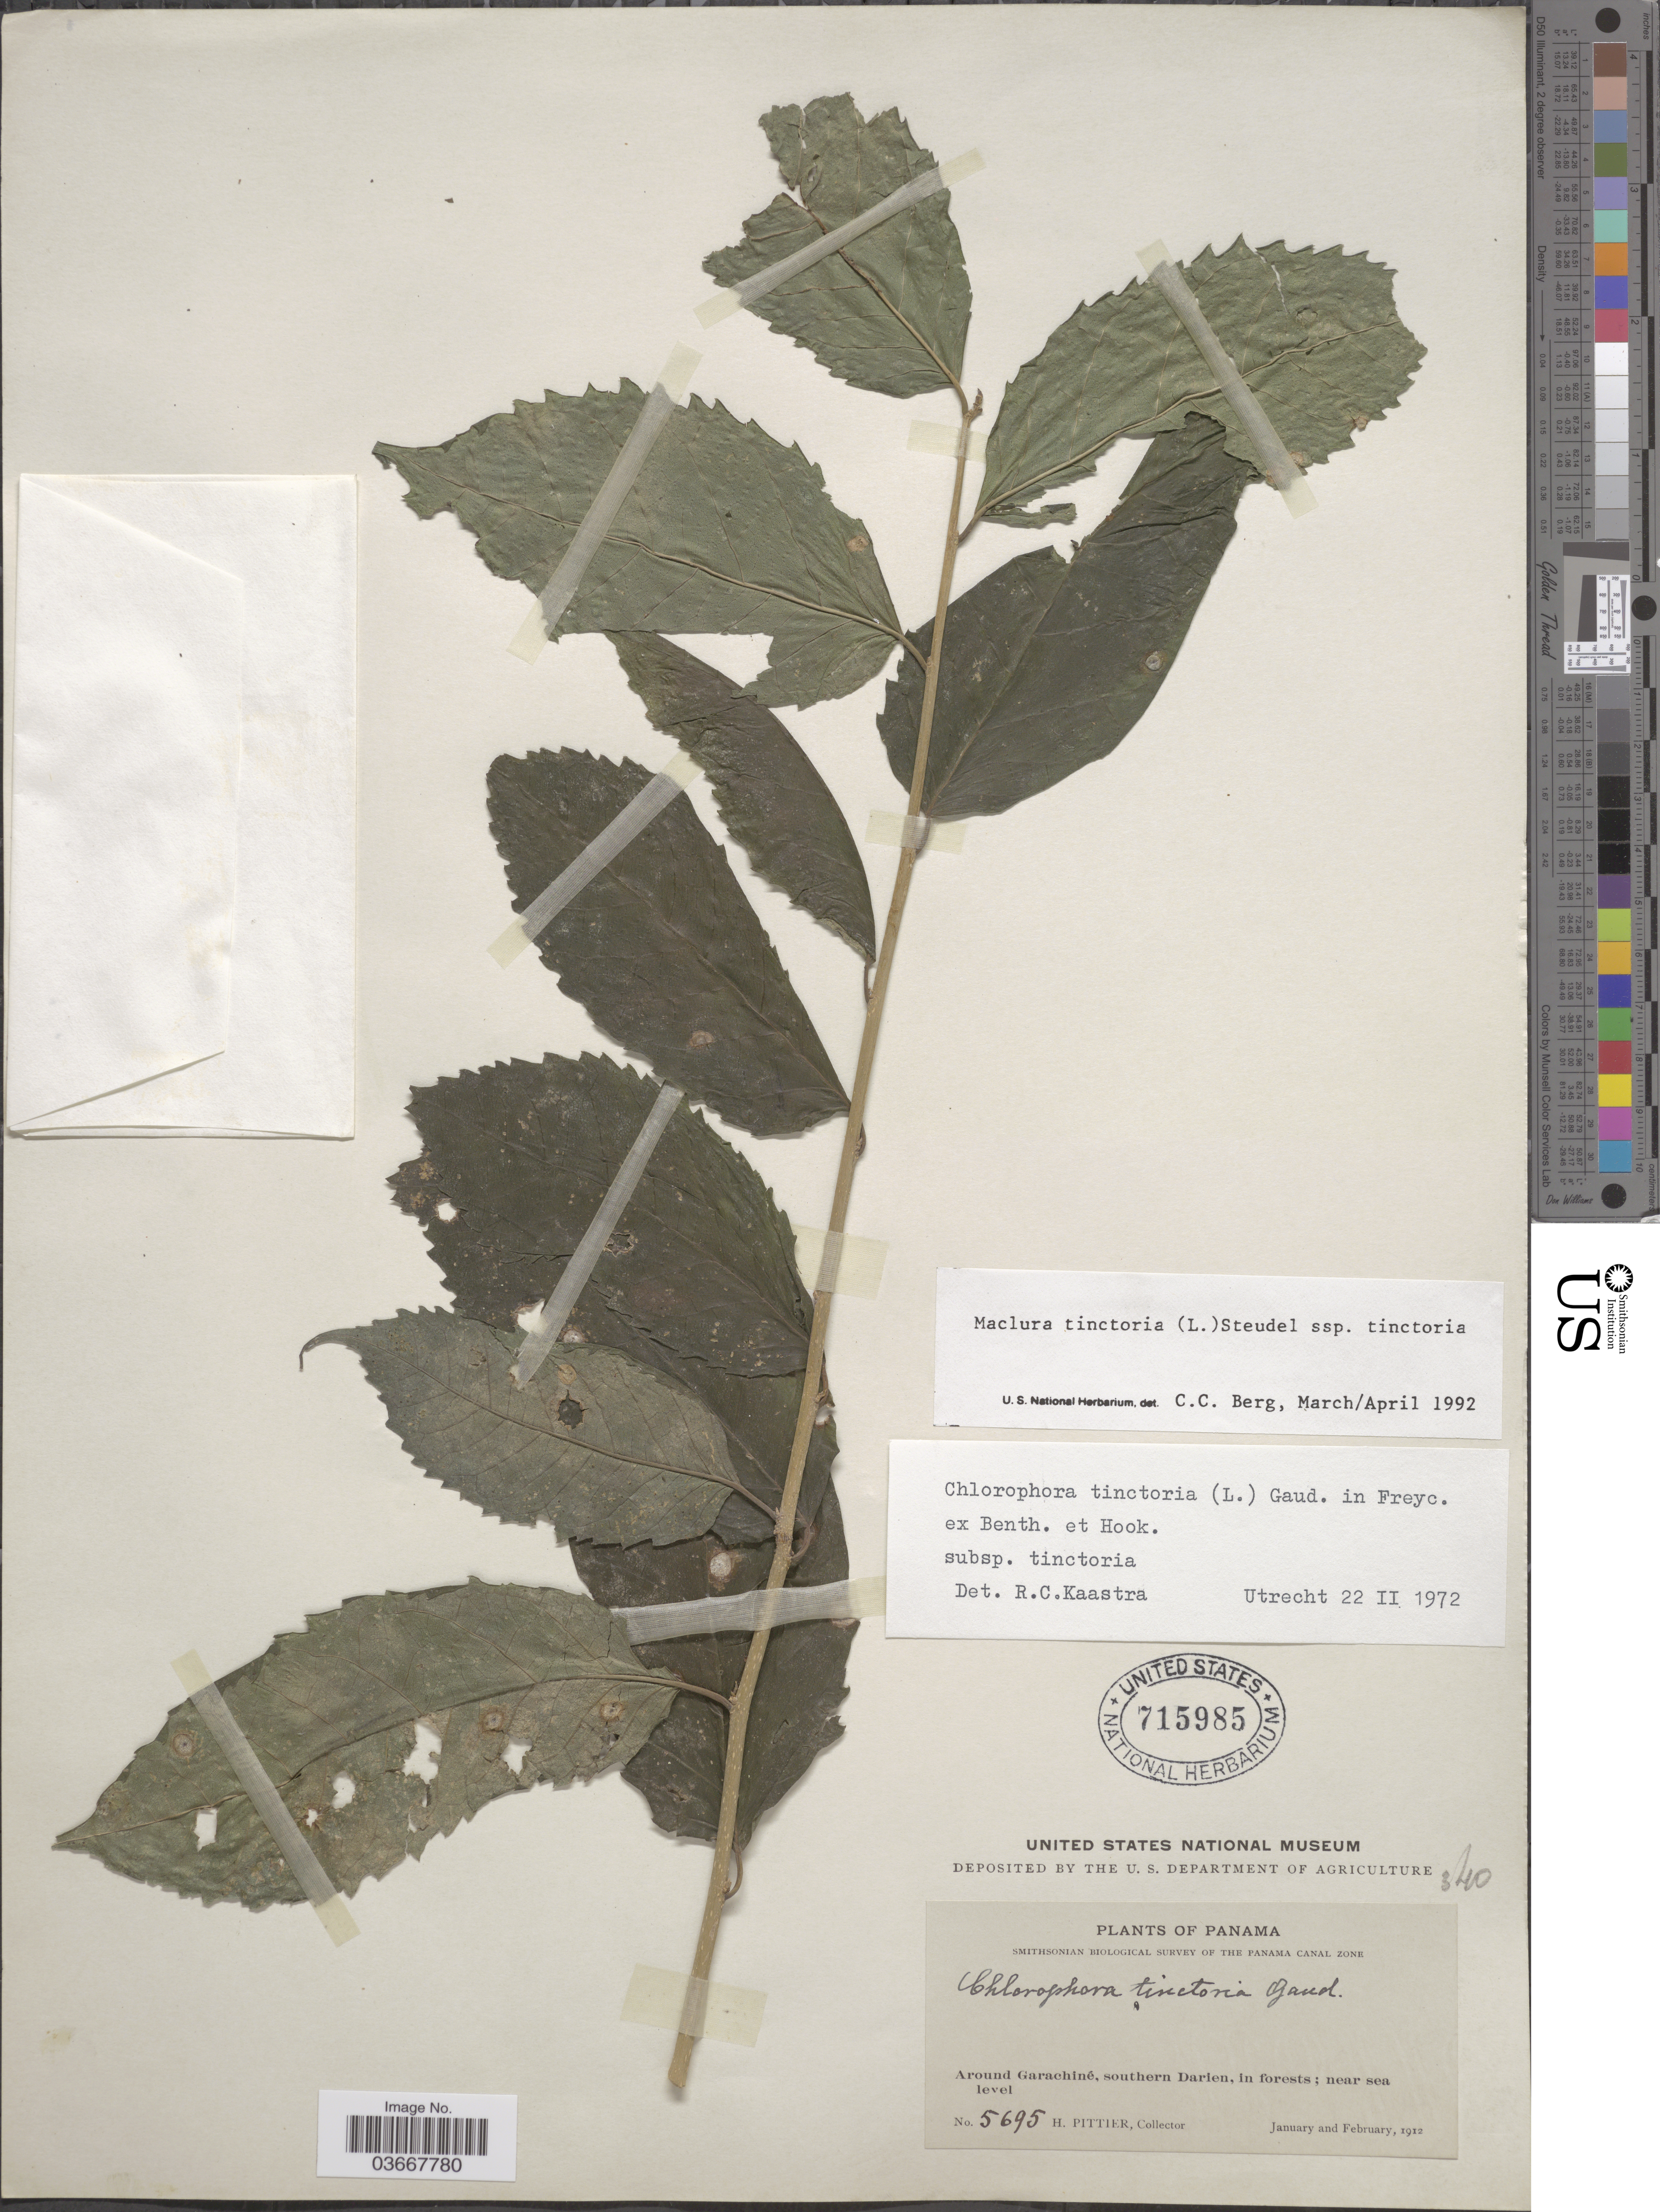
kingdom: Plantae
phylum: Tracheophyta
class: Magnoliopsida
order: Rosales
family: Moraceae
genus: Maclura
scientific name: Maclura tinctoria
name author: (L.) D. Don ex Steud.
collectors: H. F. Pittier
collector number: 5695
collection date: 1912-01/1912-02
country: Panama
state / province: Darien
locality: The Panama Canal Zone. Around Garachiné, southern Darien.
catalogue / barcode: US 715985